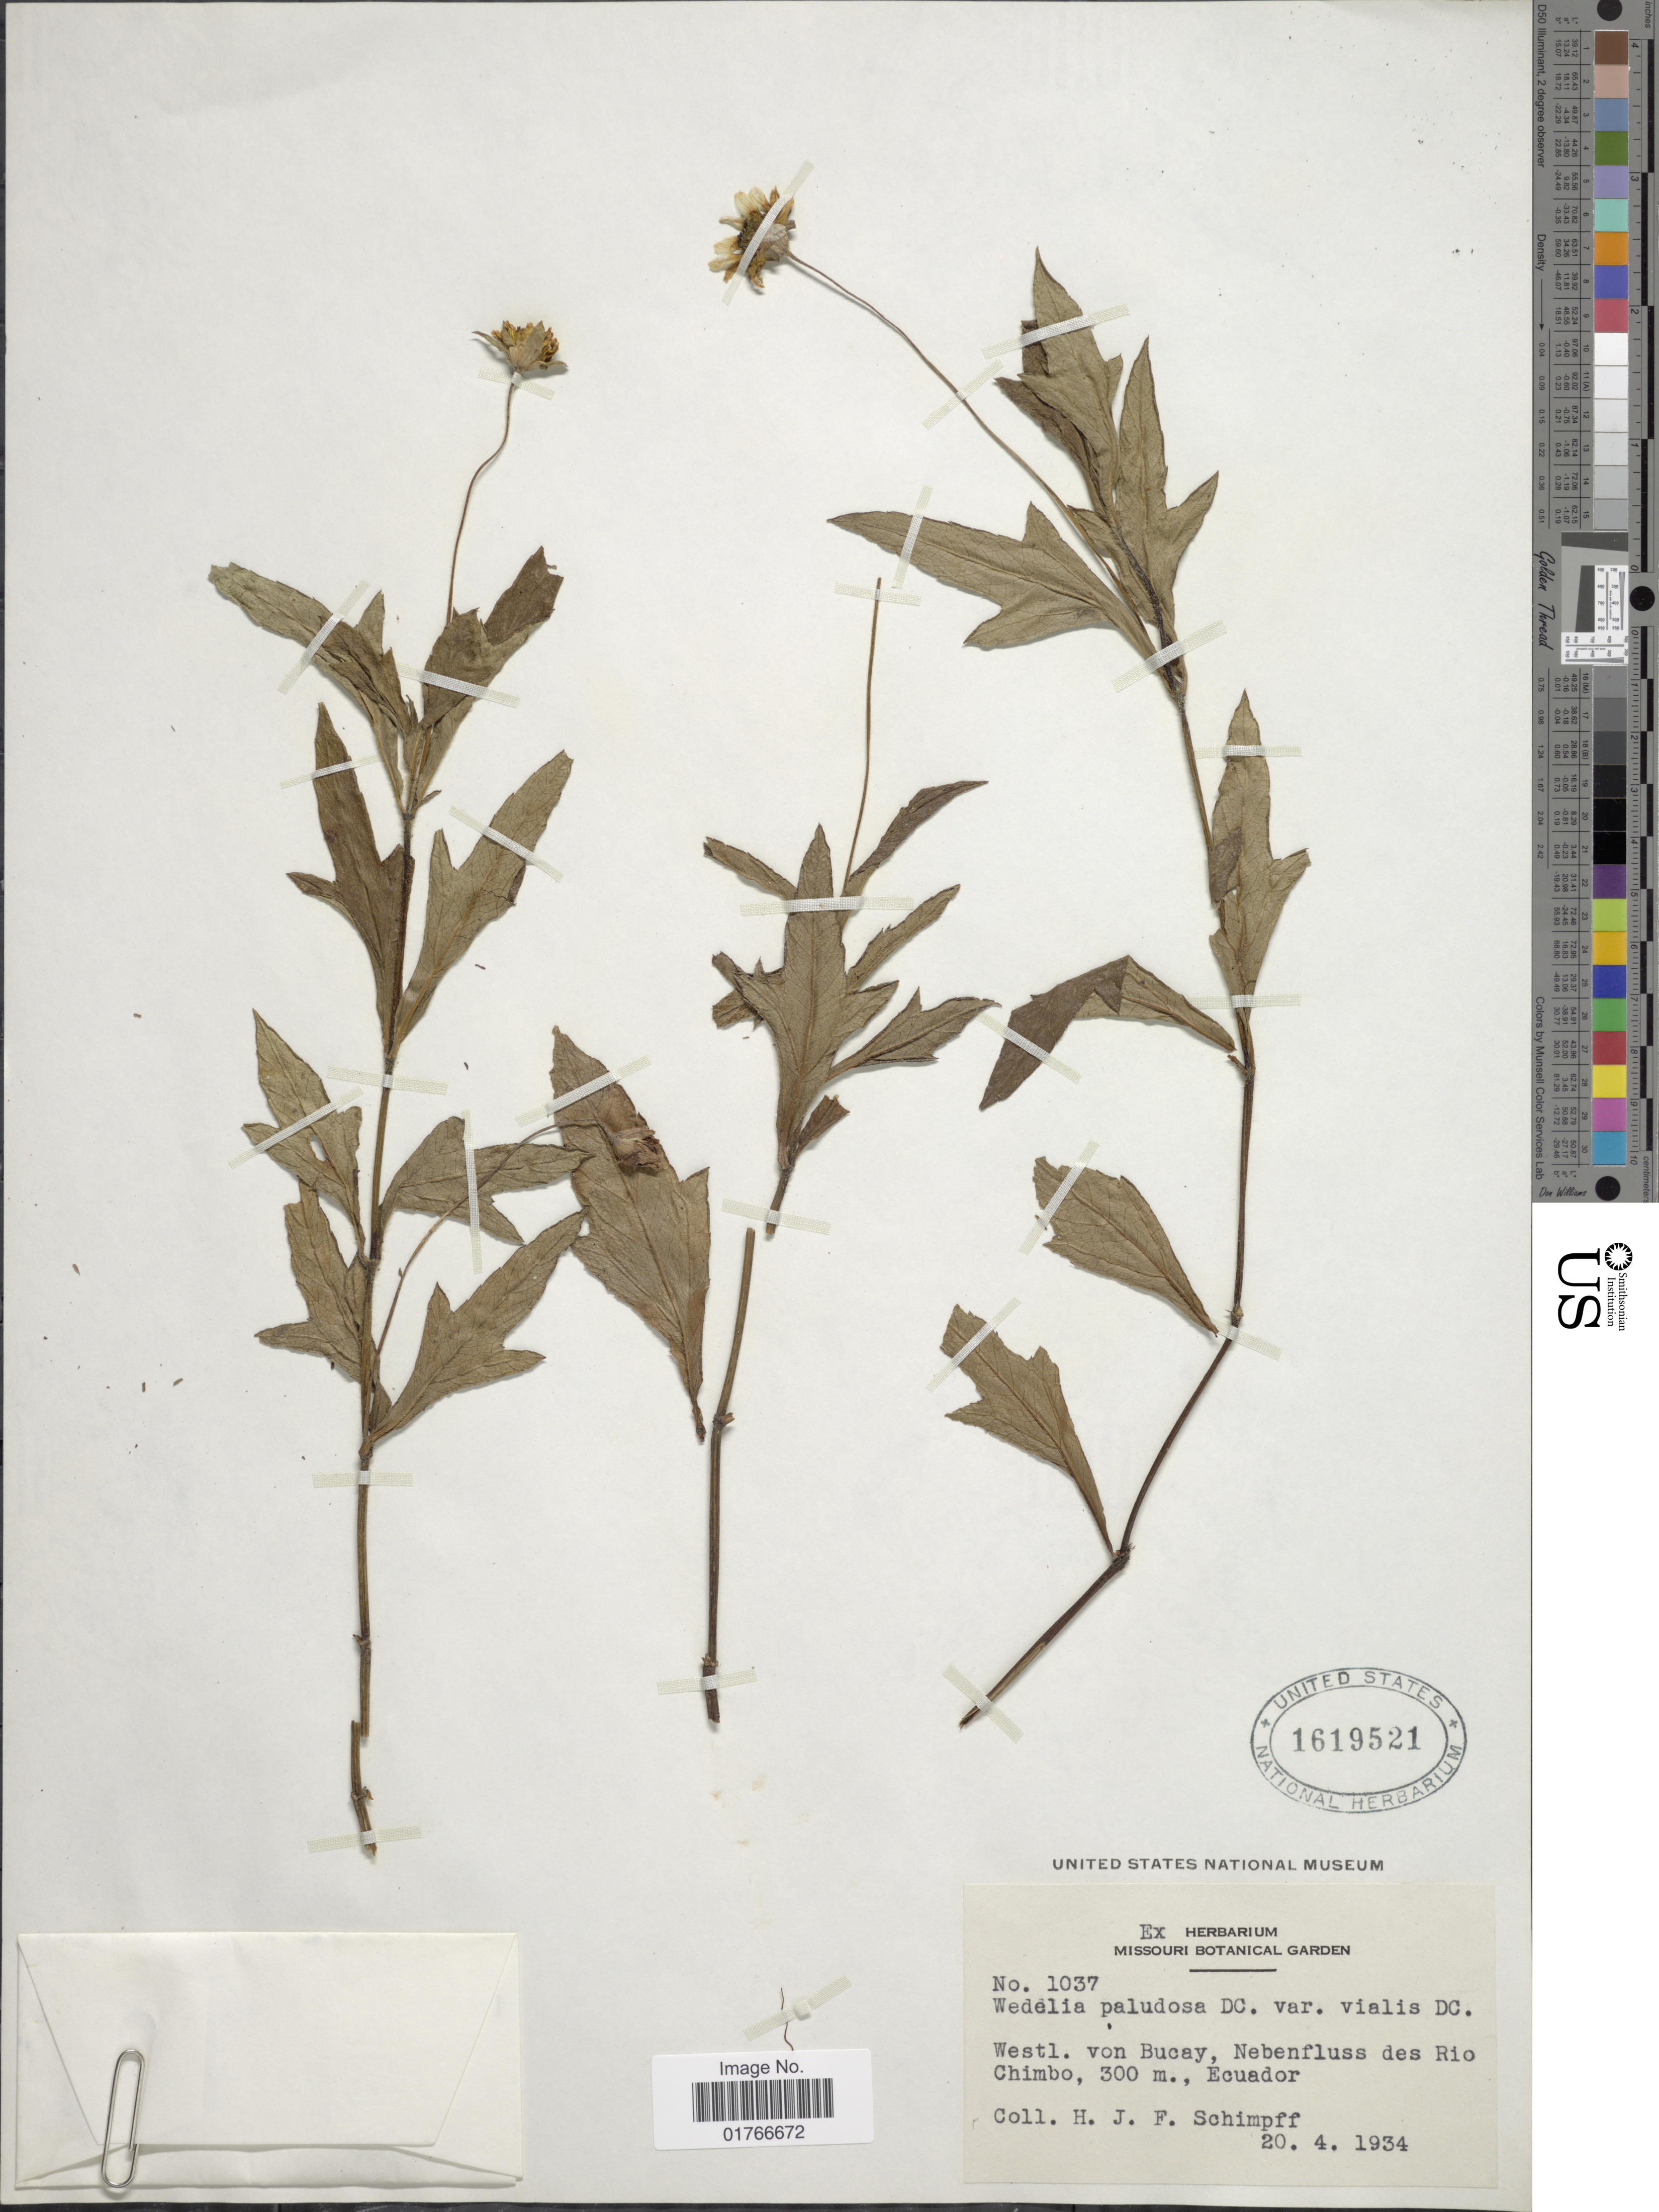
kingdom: Plantae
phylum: Tracheophyta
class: Magnoliopsida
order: Asterales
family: Asteraceae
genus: Sphagneticola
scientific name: Sphagneticola trilobata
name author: (L.) Pruski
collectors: H. Schimpff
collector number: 1037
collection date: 1934-04-20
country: Ecuador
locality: Westl. von Bucay, Nebenfluss des Rio Chimbo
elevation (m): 300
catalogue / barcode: US 1619521